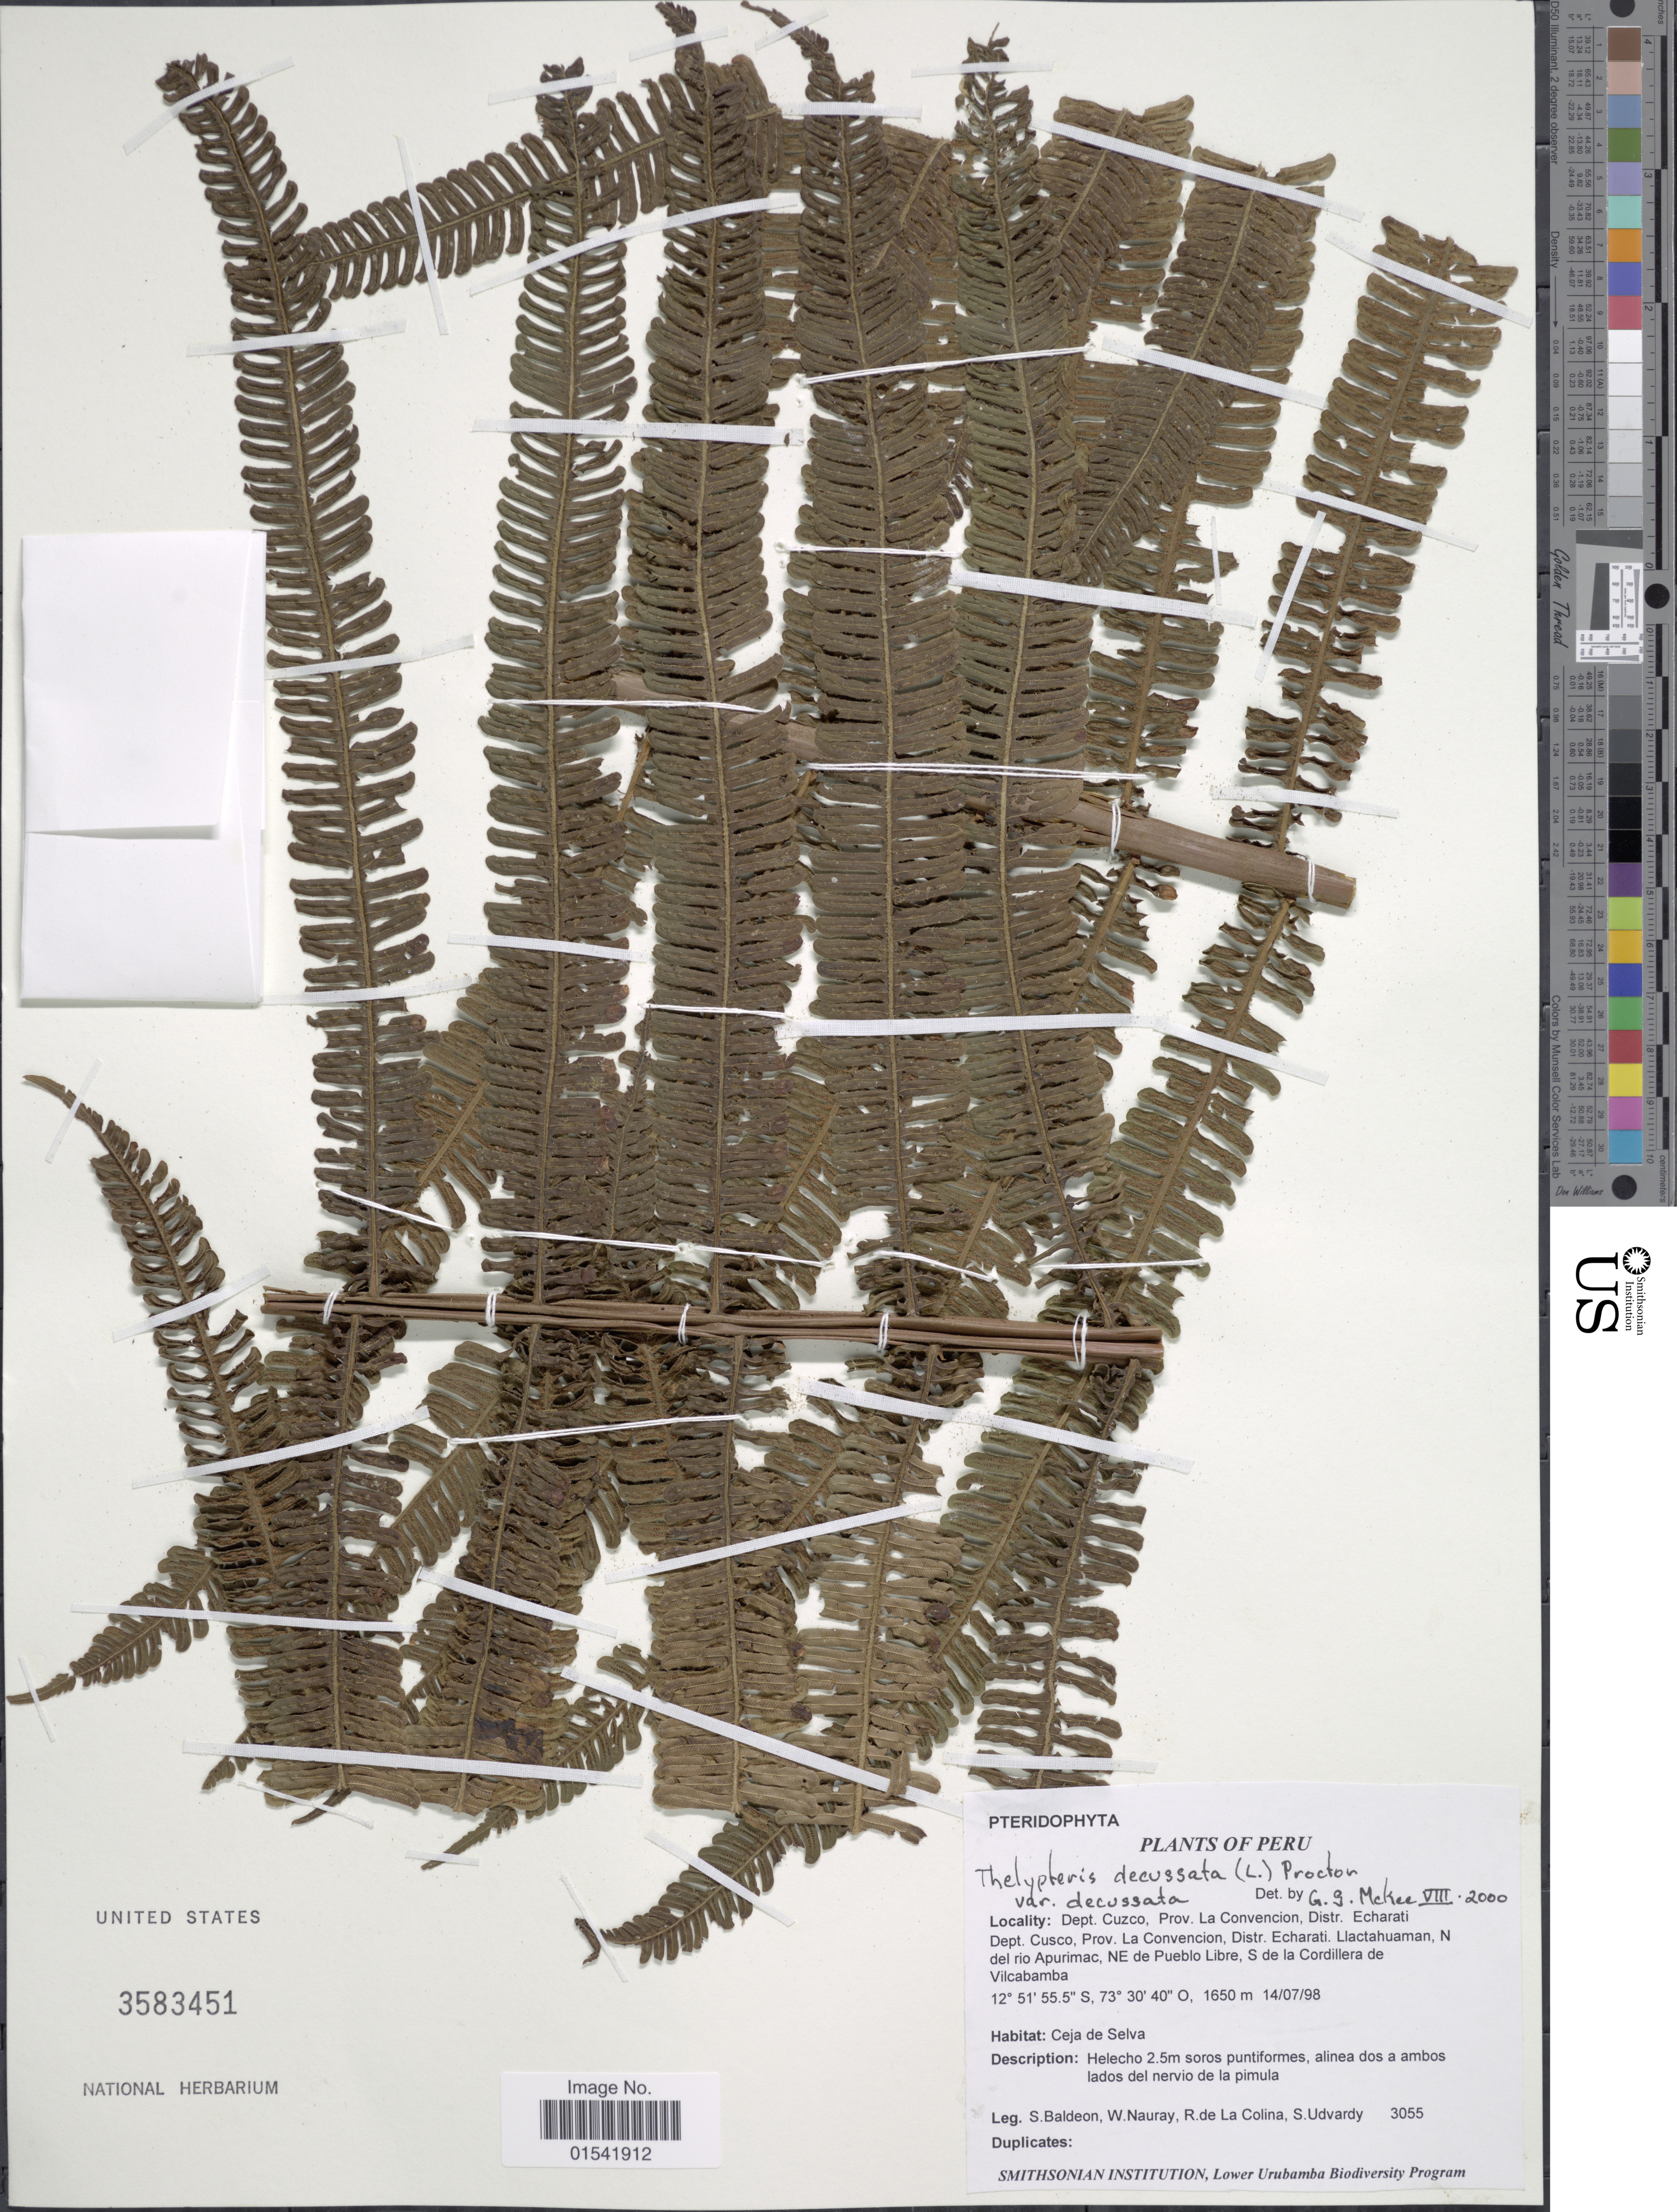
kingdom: Plantae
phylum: Tracheophyta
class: Polypodiopsida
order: Polypodiales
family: Thelypteridaceae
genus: Steiropteris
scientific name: Steiropteris decussata (L.) comb. nov., ined. 2015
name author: (L.)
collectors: S. Baldeon, W. Nauray, R. Colina & S. Udvardy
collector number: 3055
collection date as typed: Transcribed d/m/y: 14/7/98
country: Peru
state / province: Cusco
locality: Prov. La Convencion, Distr. Echarati, Llactahuaman, N del rio Apurimac, NE de Pueblo Libre, S de la Cordillera de Vilcabamba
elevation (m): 1650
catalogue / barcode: US 3583451